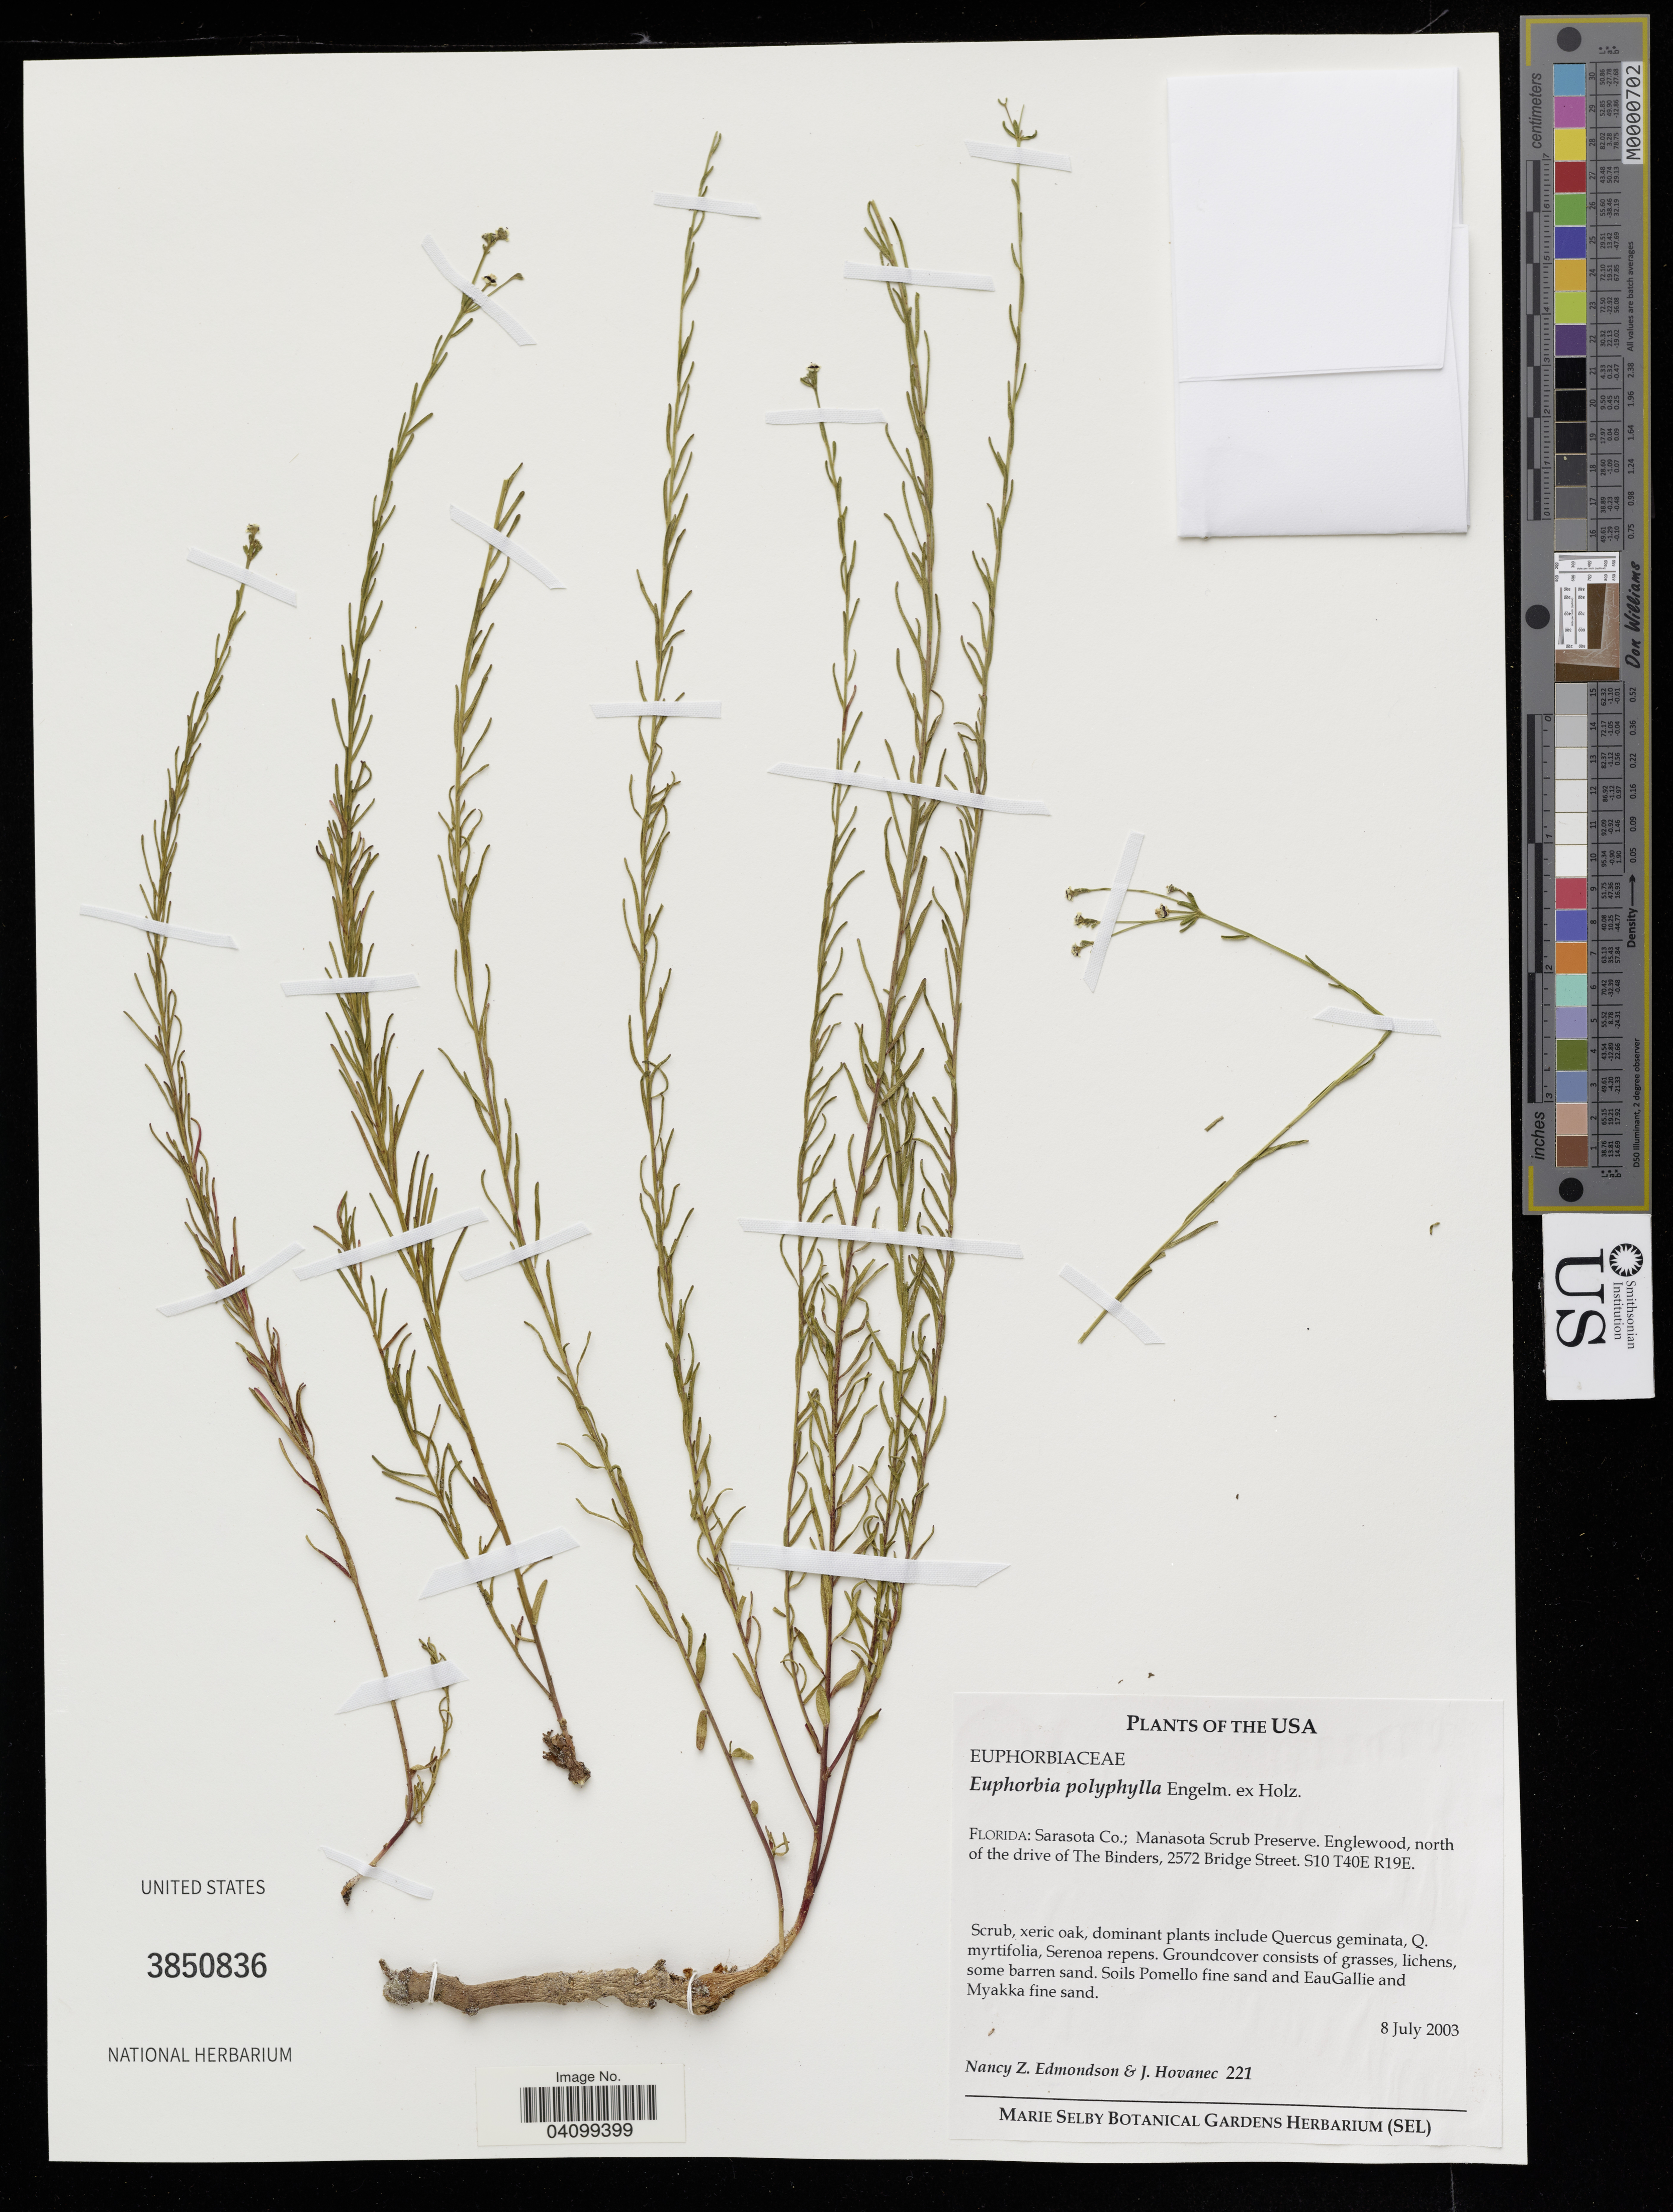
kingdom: Plantae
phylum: Tracheophyta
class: Magnoliopsida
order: Malpighiales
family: Euphorbiaceae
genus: Euphorbia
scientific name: Euphorbia polyphylla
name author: Engelm. ex Holz.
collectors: N. Edmondson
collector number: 221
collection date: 2003-07-08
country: United States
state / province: Florida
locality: Sarasota Co.; Manasota Scrub Preserve. Englewood, north of the drive of The Binders, 2572 Bridge Street. S10 T40E R19E.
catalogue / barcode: US 3850836